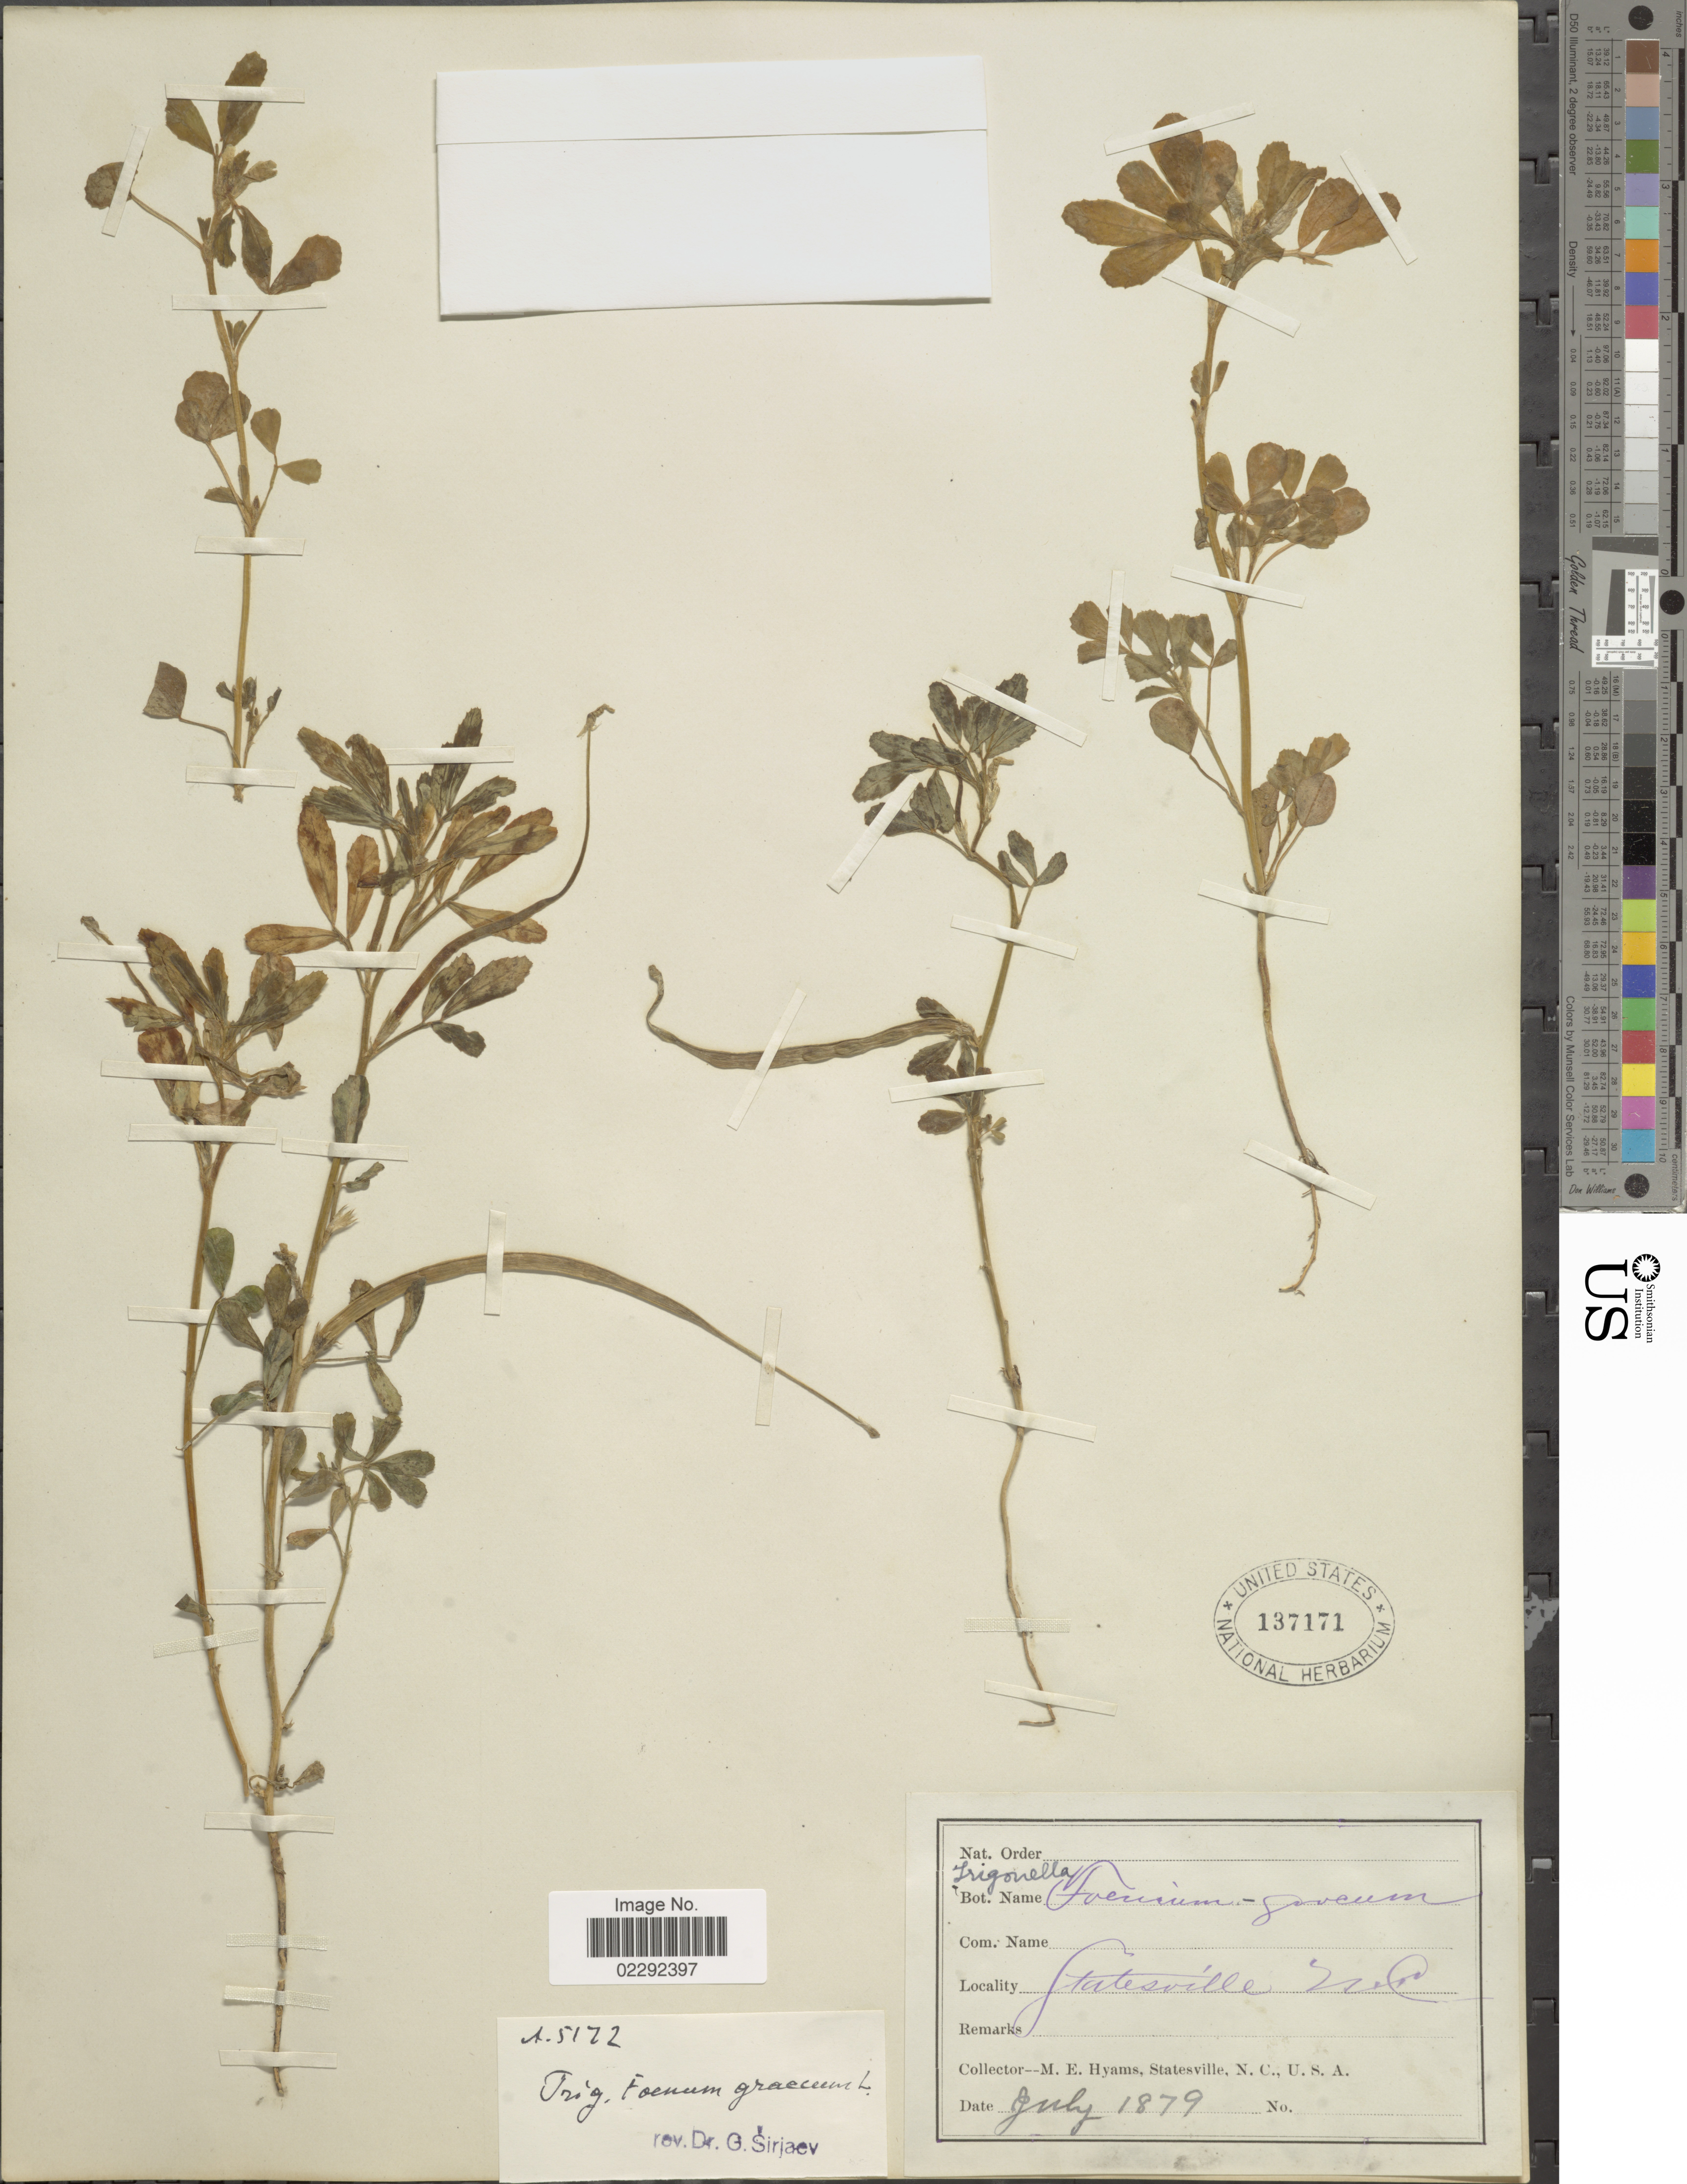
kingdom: Plantae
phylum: Tracheophyta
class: Magnoliopsida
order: Fabales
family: Fabaceae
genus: Trigonella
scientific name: Trigonella foenum-graecum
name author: L.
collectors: M. E. Hyams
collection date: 1879-07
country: United States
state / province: North Carolina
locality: Statesville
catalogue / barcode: US 137171